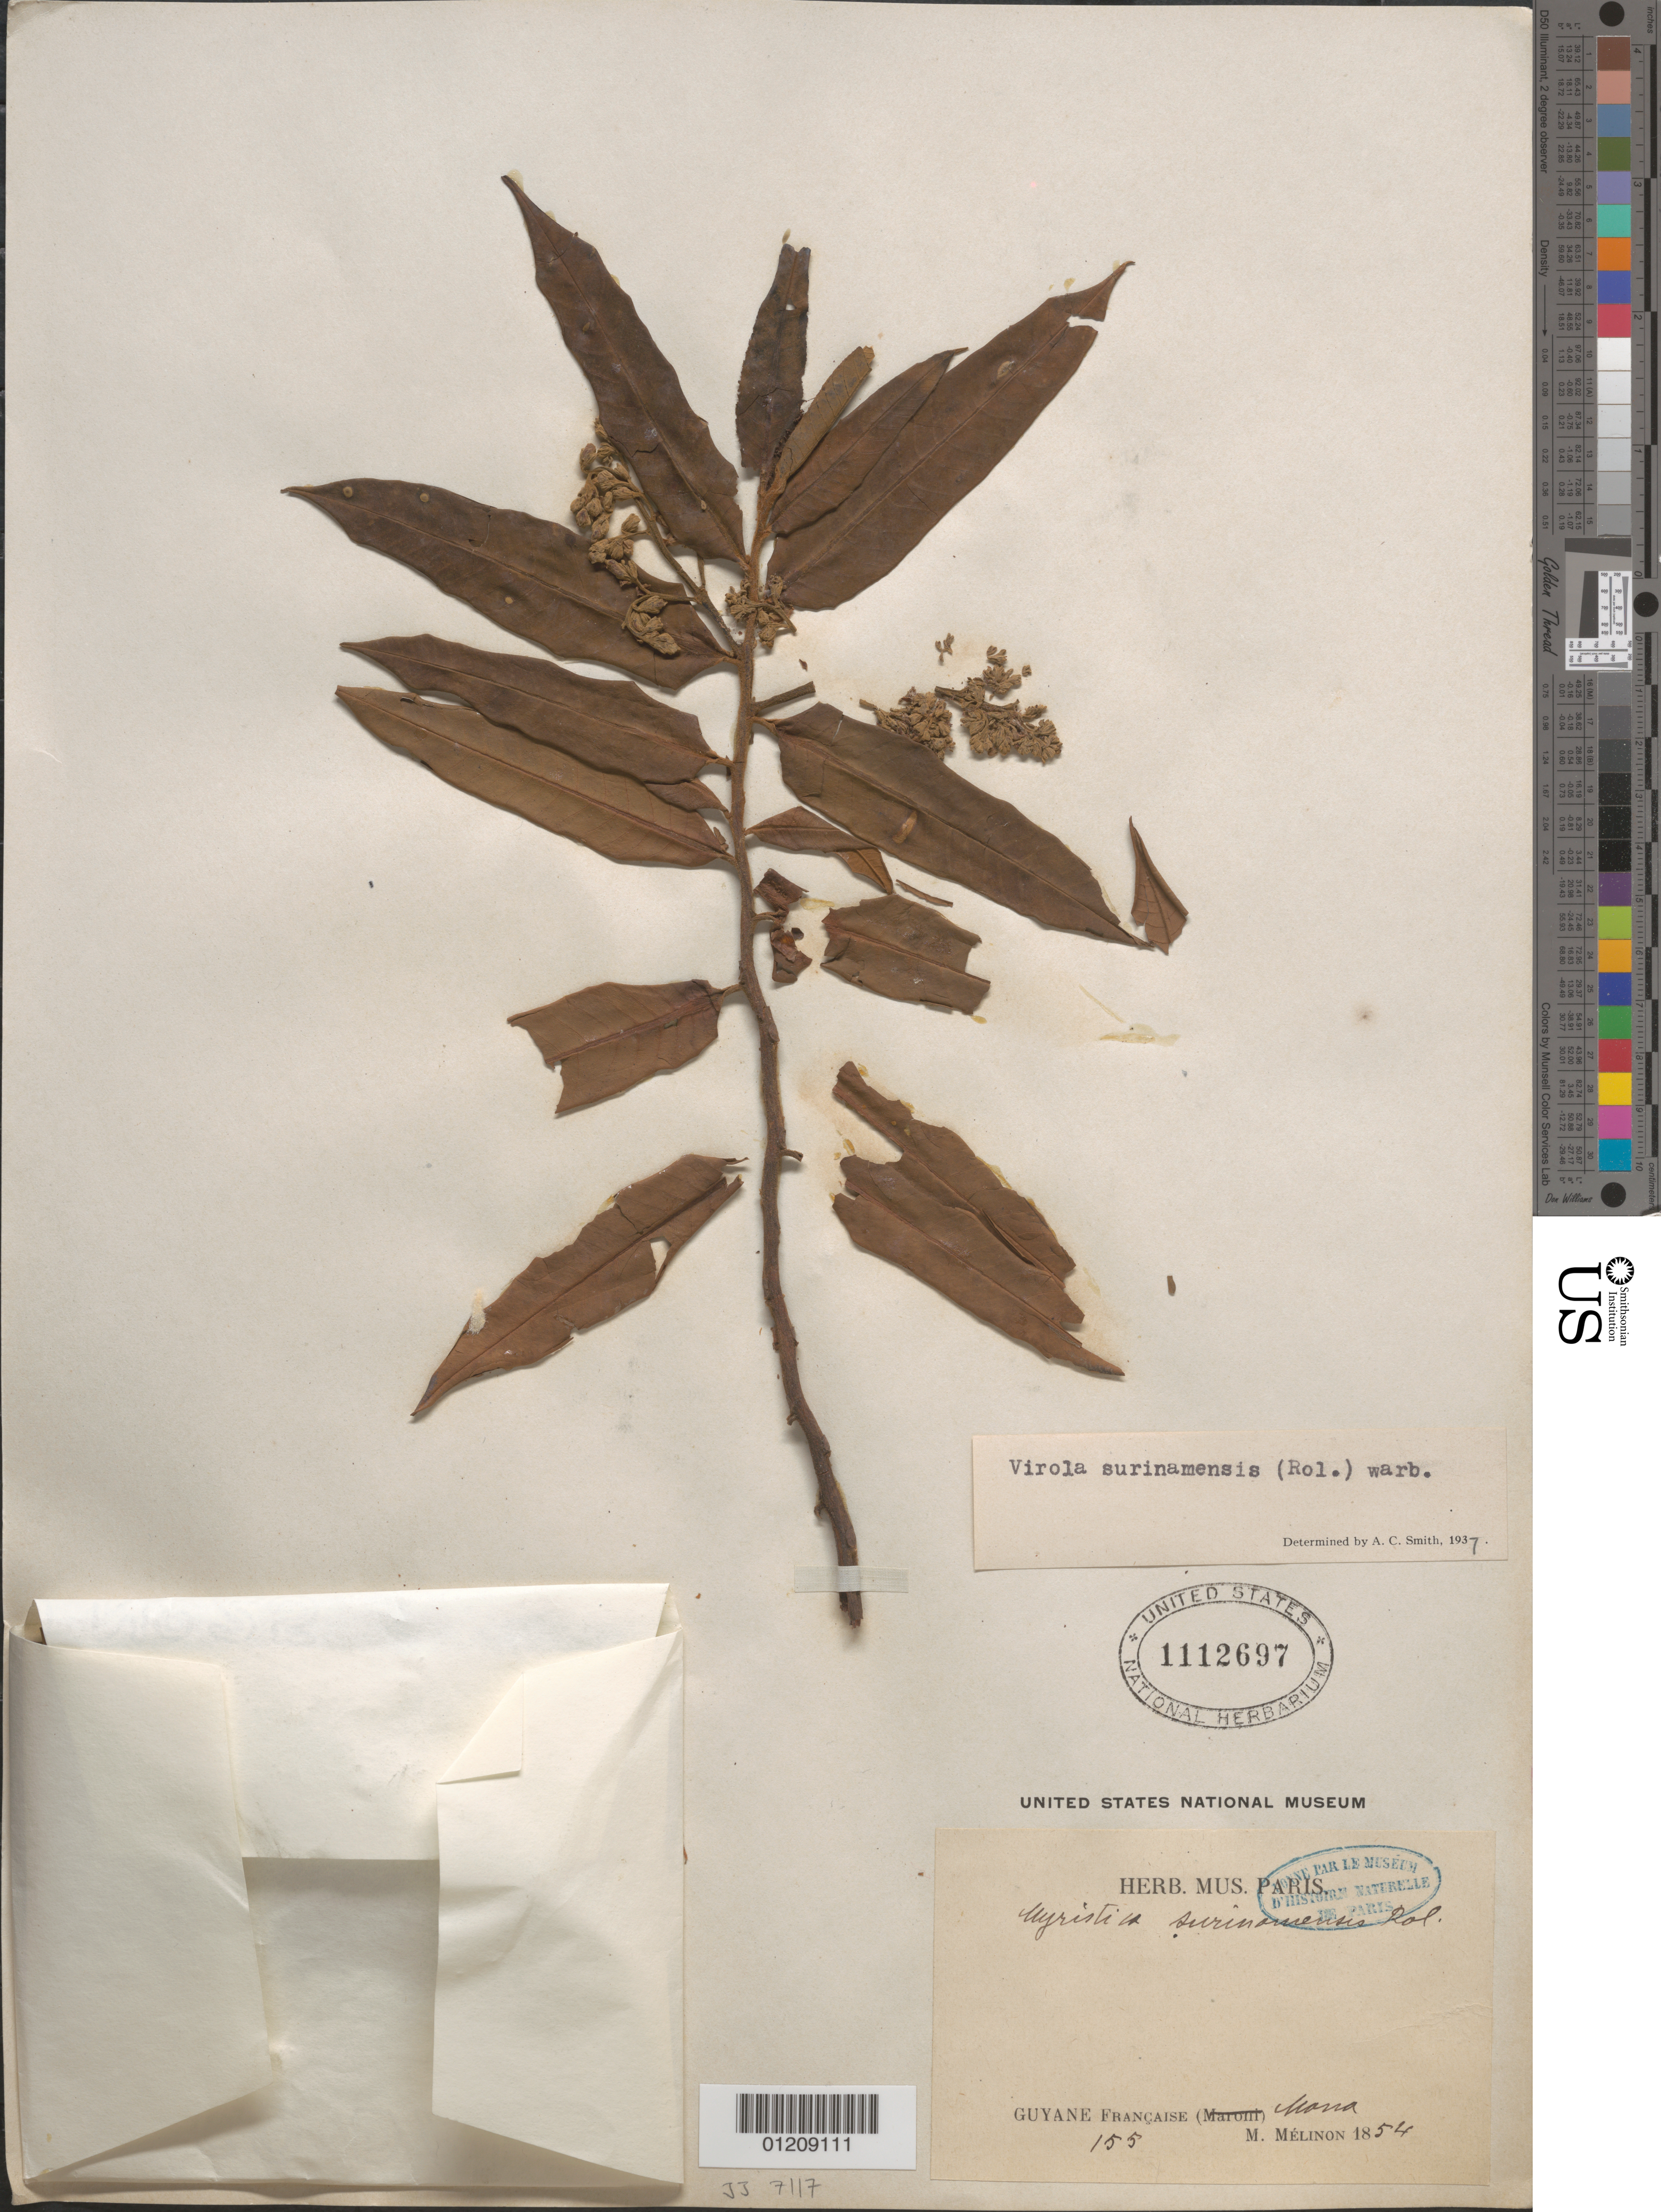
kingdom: Plantae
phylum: Tracheophyta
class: Magnoliopsida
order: Magnoliales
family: Myristicaceae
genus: Virola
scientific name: Virola surinamensis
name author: (Rol.) Warb.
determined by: Smith, A. C.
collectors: M. Melinon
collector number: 155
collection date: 1854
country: French Guiana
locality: Mana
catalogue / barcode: US 1112697